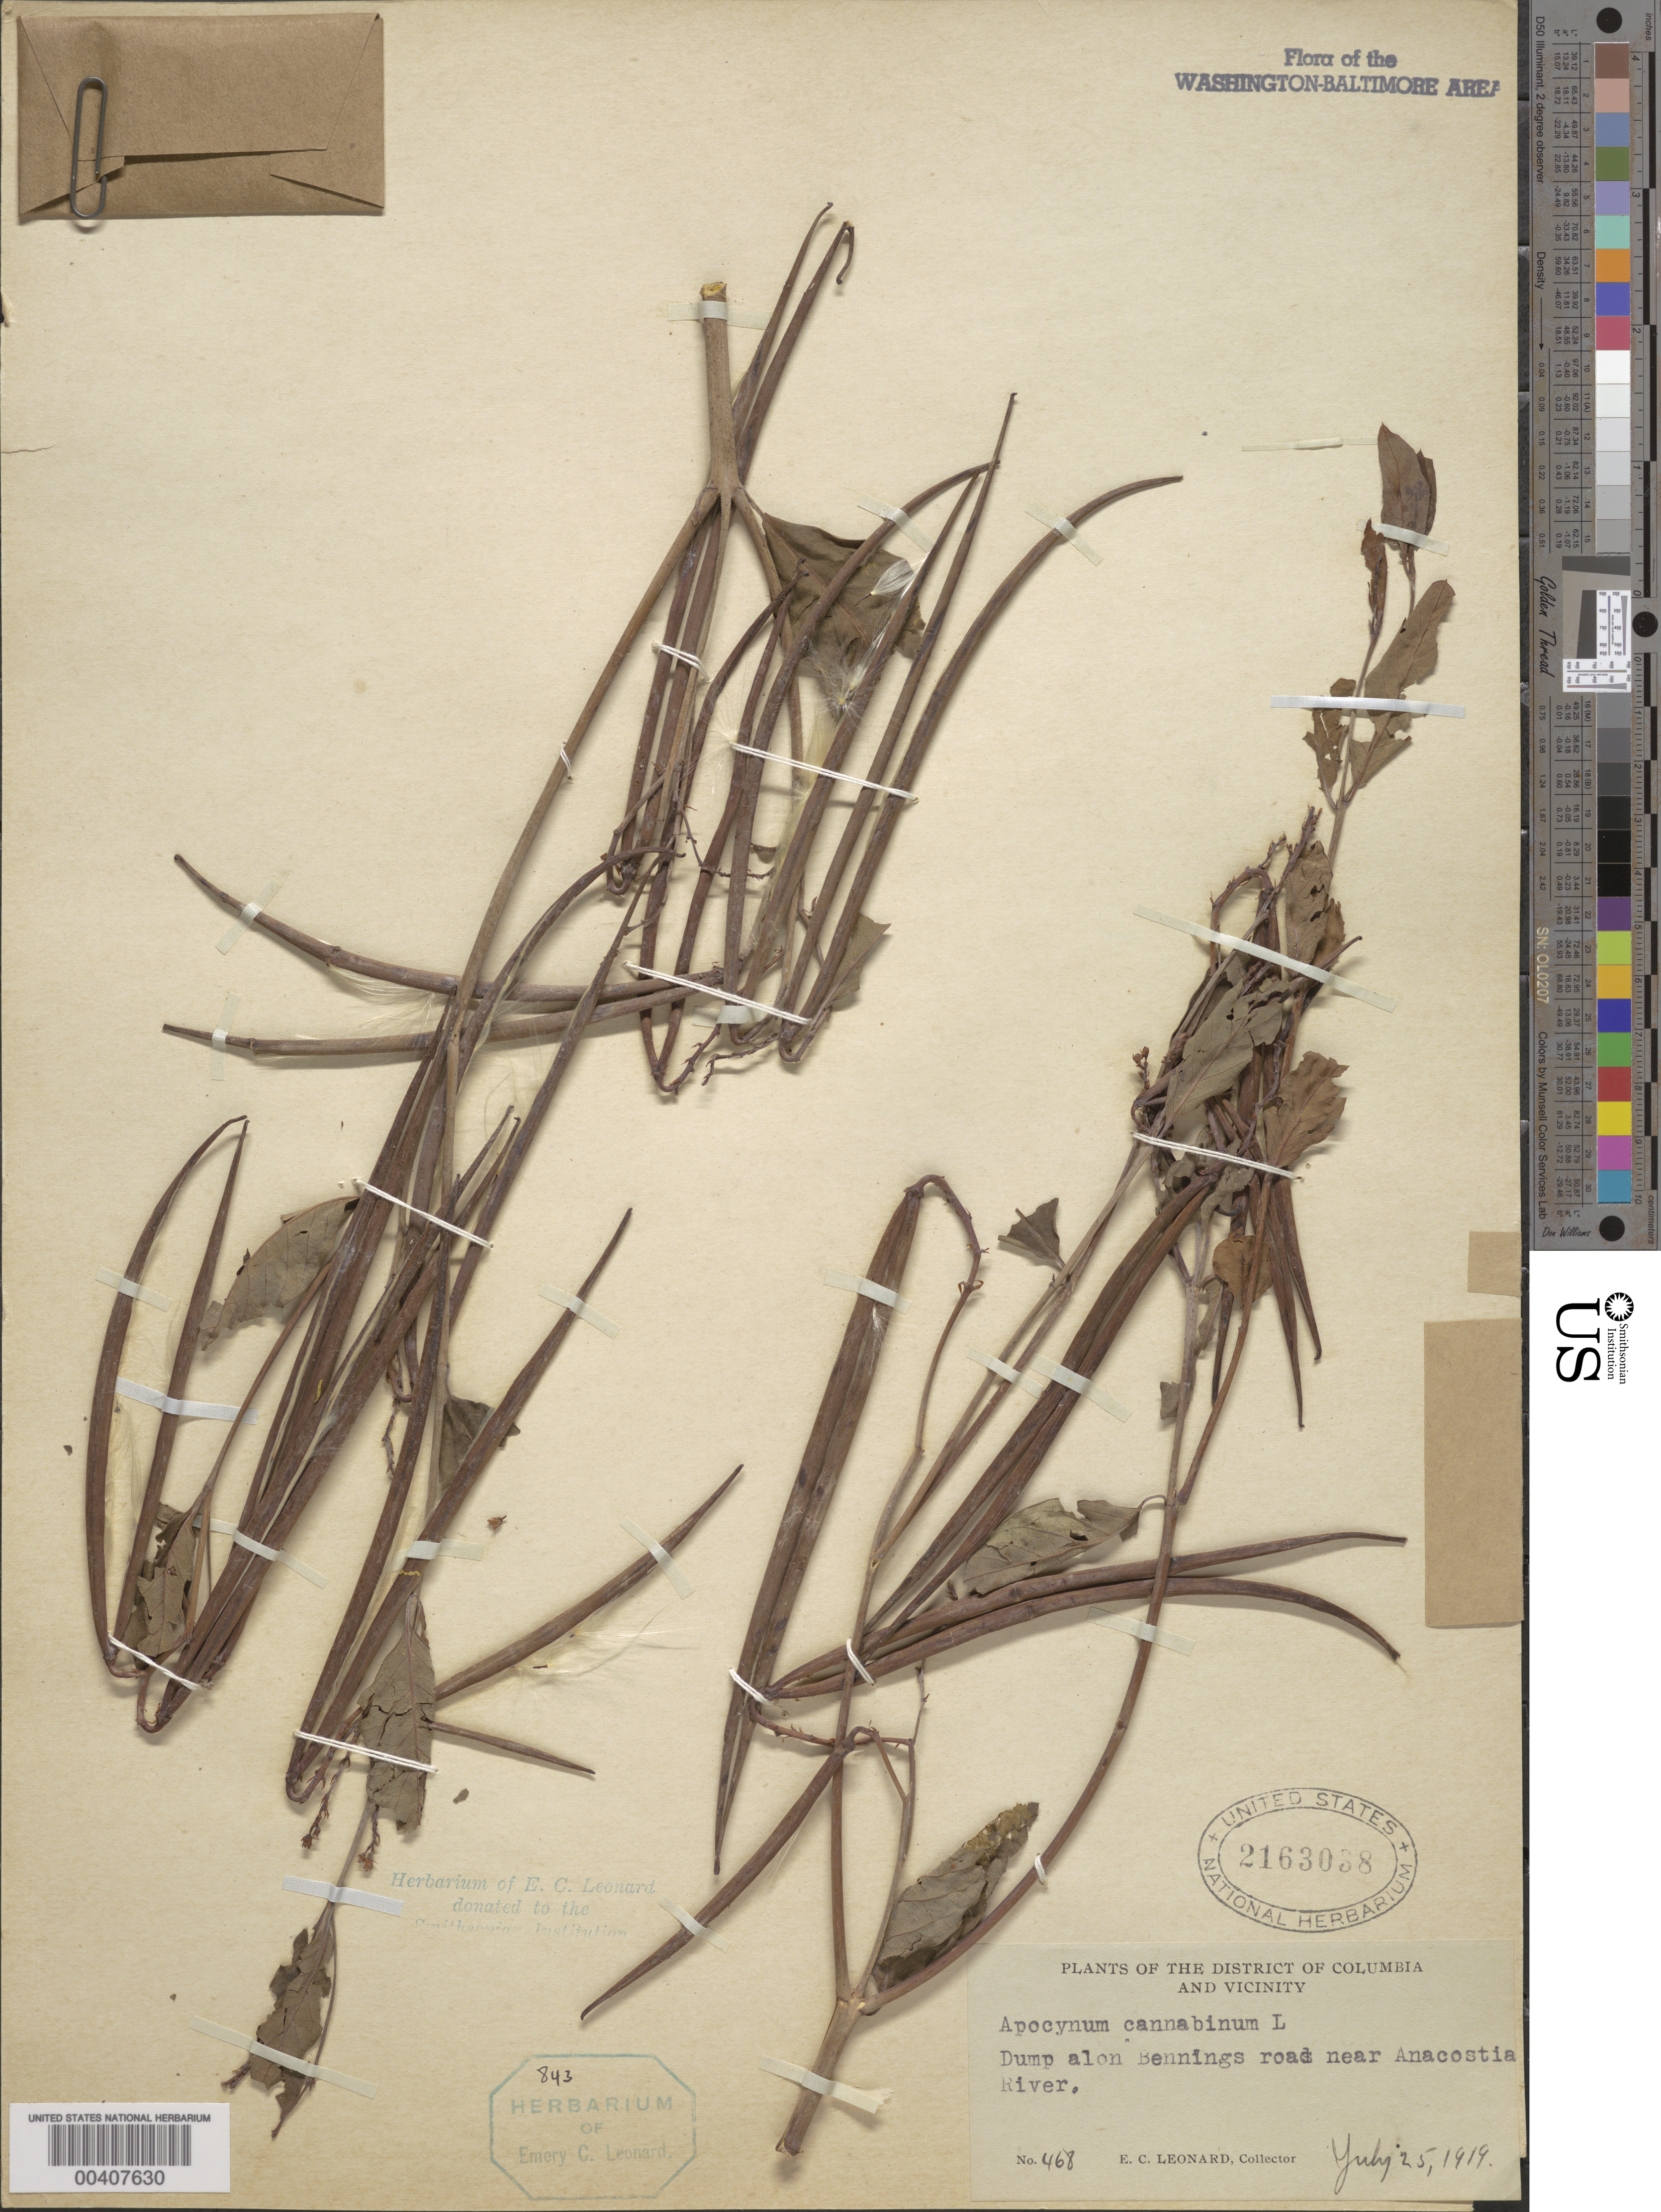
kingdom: Plantae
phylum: Tracheophyta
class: Magnoliopsida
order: Gentianales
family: Apocynaceae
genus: Apocynum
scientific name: Apocynum cannabinum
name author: L.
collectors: E. C. Leonard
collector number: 468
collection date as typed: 25 Jul 1919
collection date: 1919-07-25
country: United States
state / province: District of Columbia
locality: Bennings near Anacostia River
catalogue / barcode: US 2163038